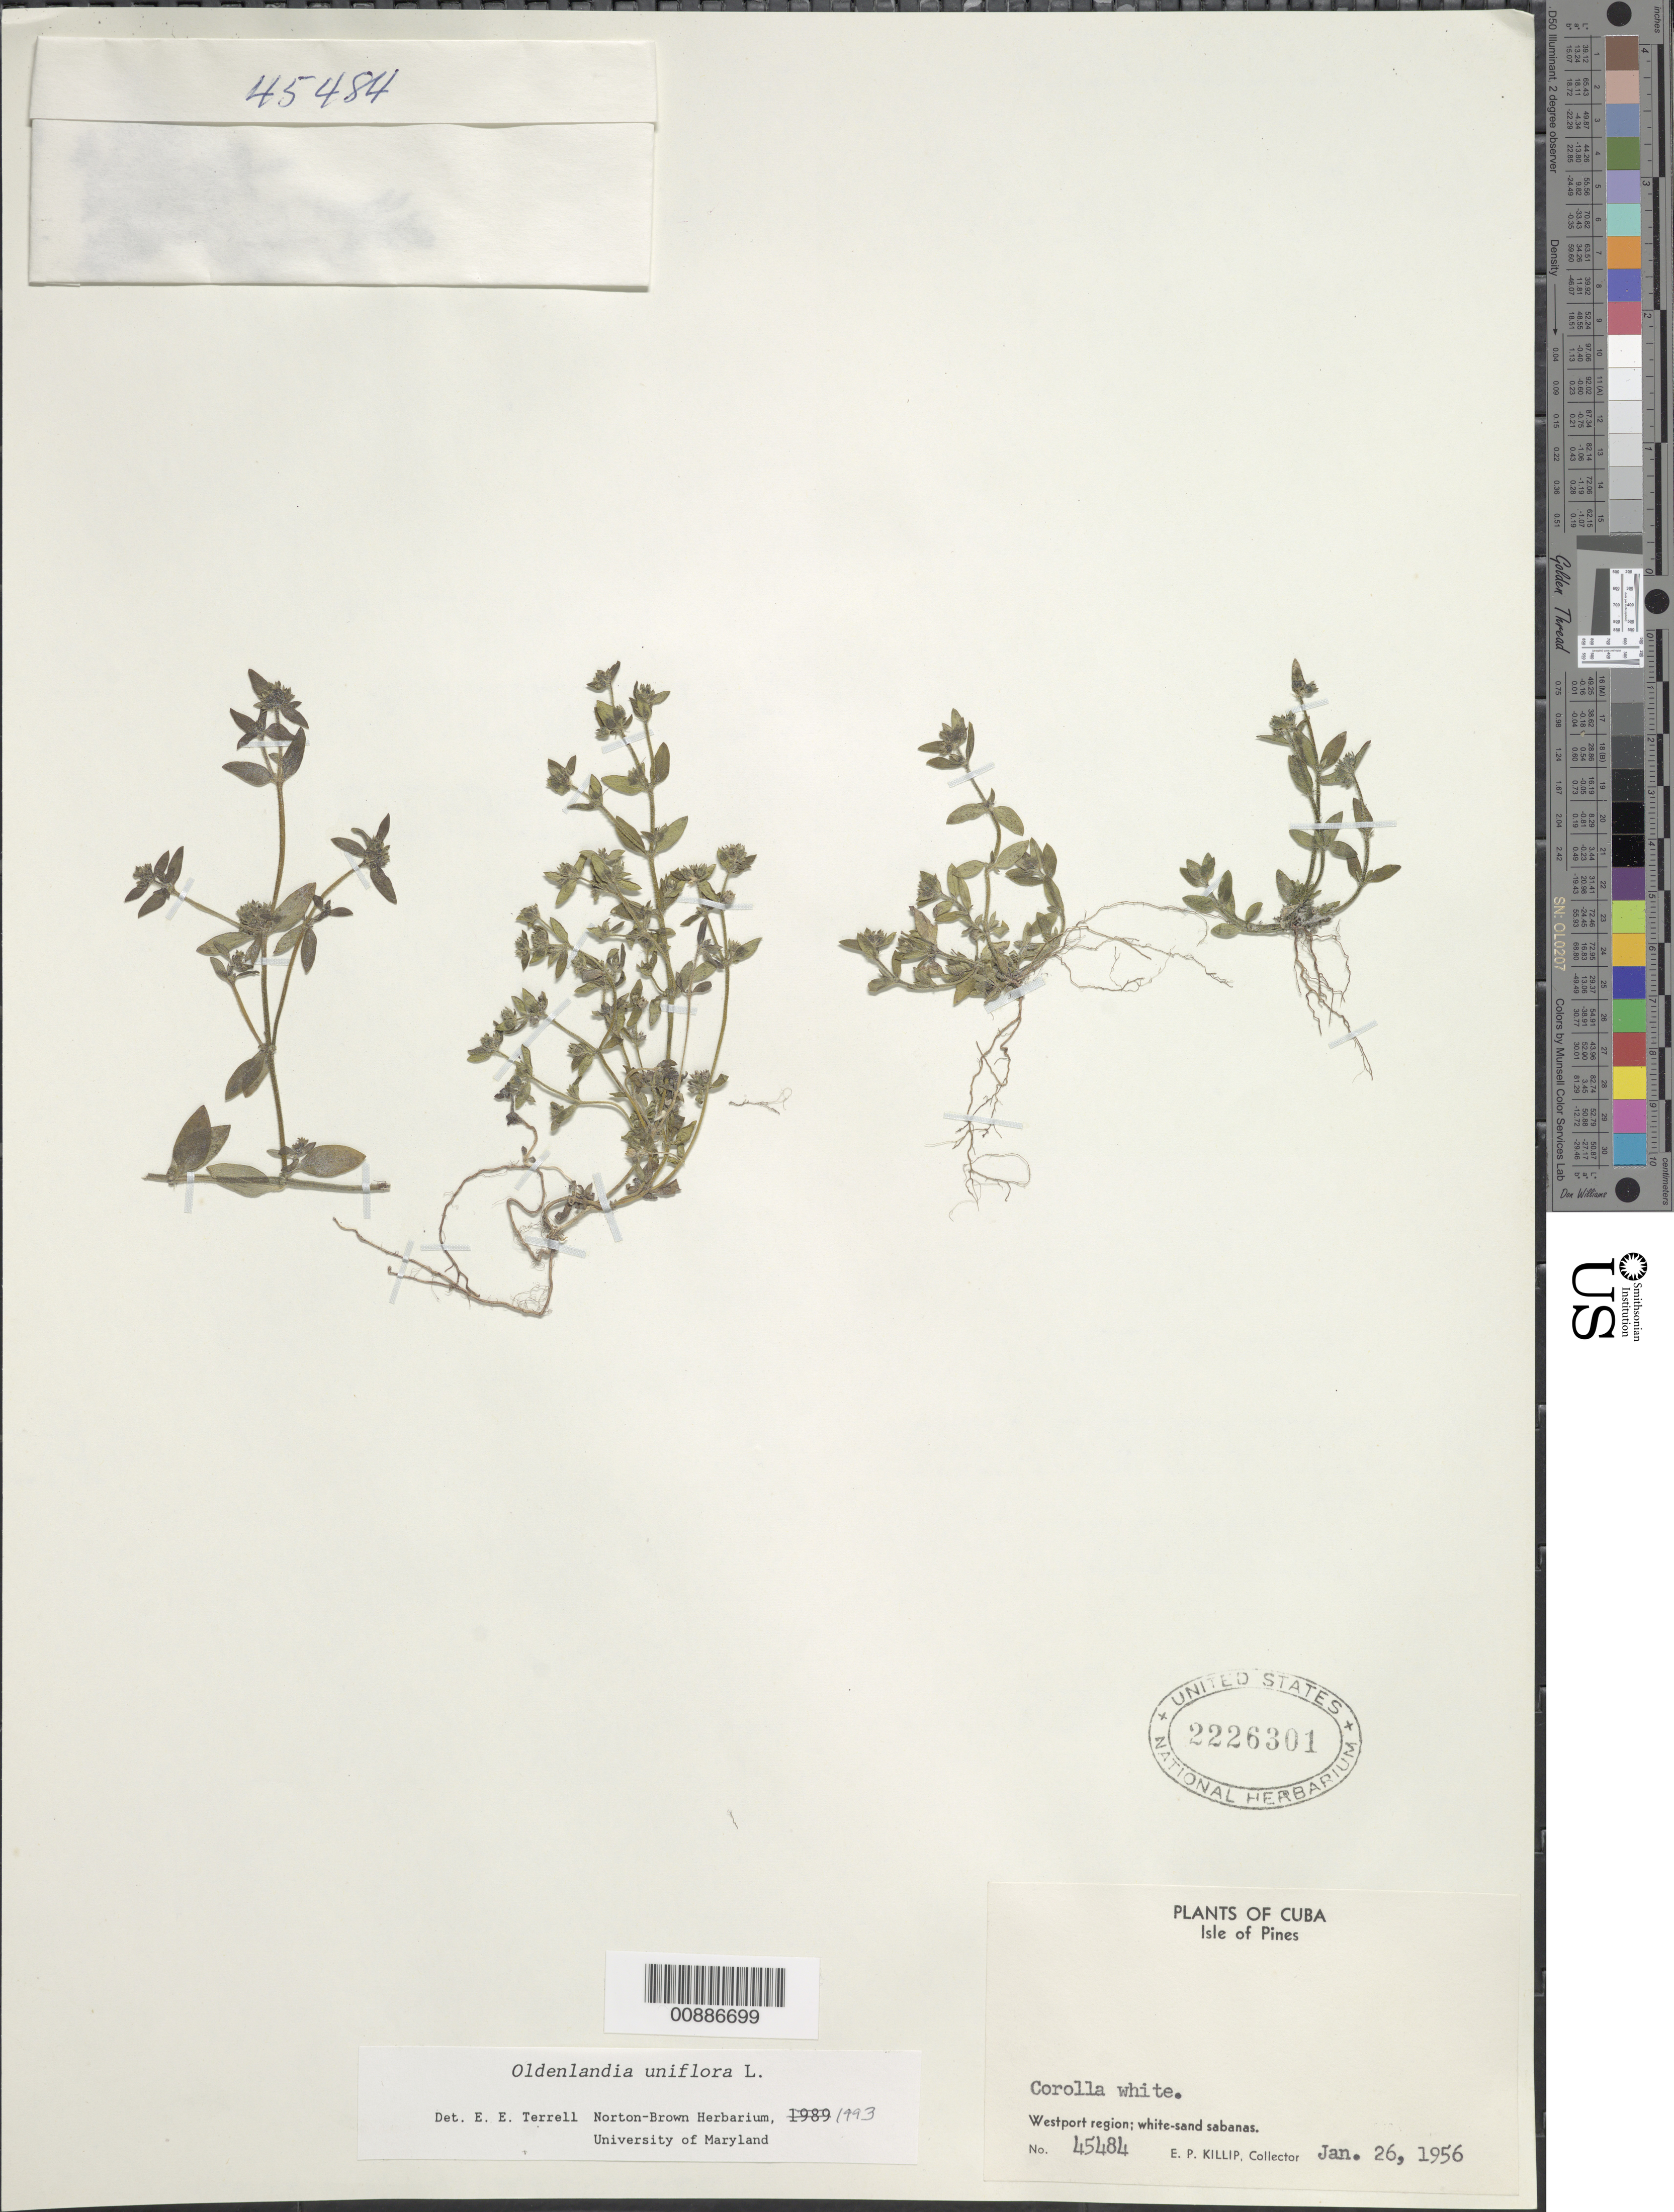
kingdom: Plantae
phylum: Tracheophyta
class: Magnoliopsida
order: Gentianales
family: Rubiaceae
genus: Oldenlandia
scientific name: Oldenlandia uniflora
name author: L.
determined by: Terrell, E. E.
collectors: E. P. Killip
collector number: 45484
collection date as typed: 26 Jan 1956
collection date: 1956-01-26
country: Cuba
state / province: Isla de La Juventud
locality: Westport region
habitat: White-sand sabanas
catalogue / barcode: US 2226301